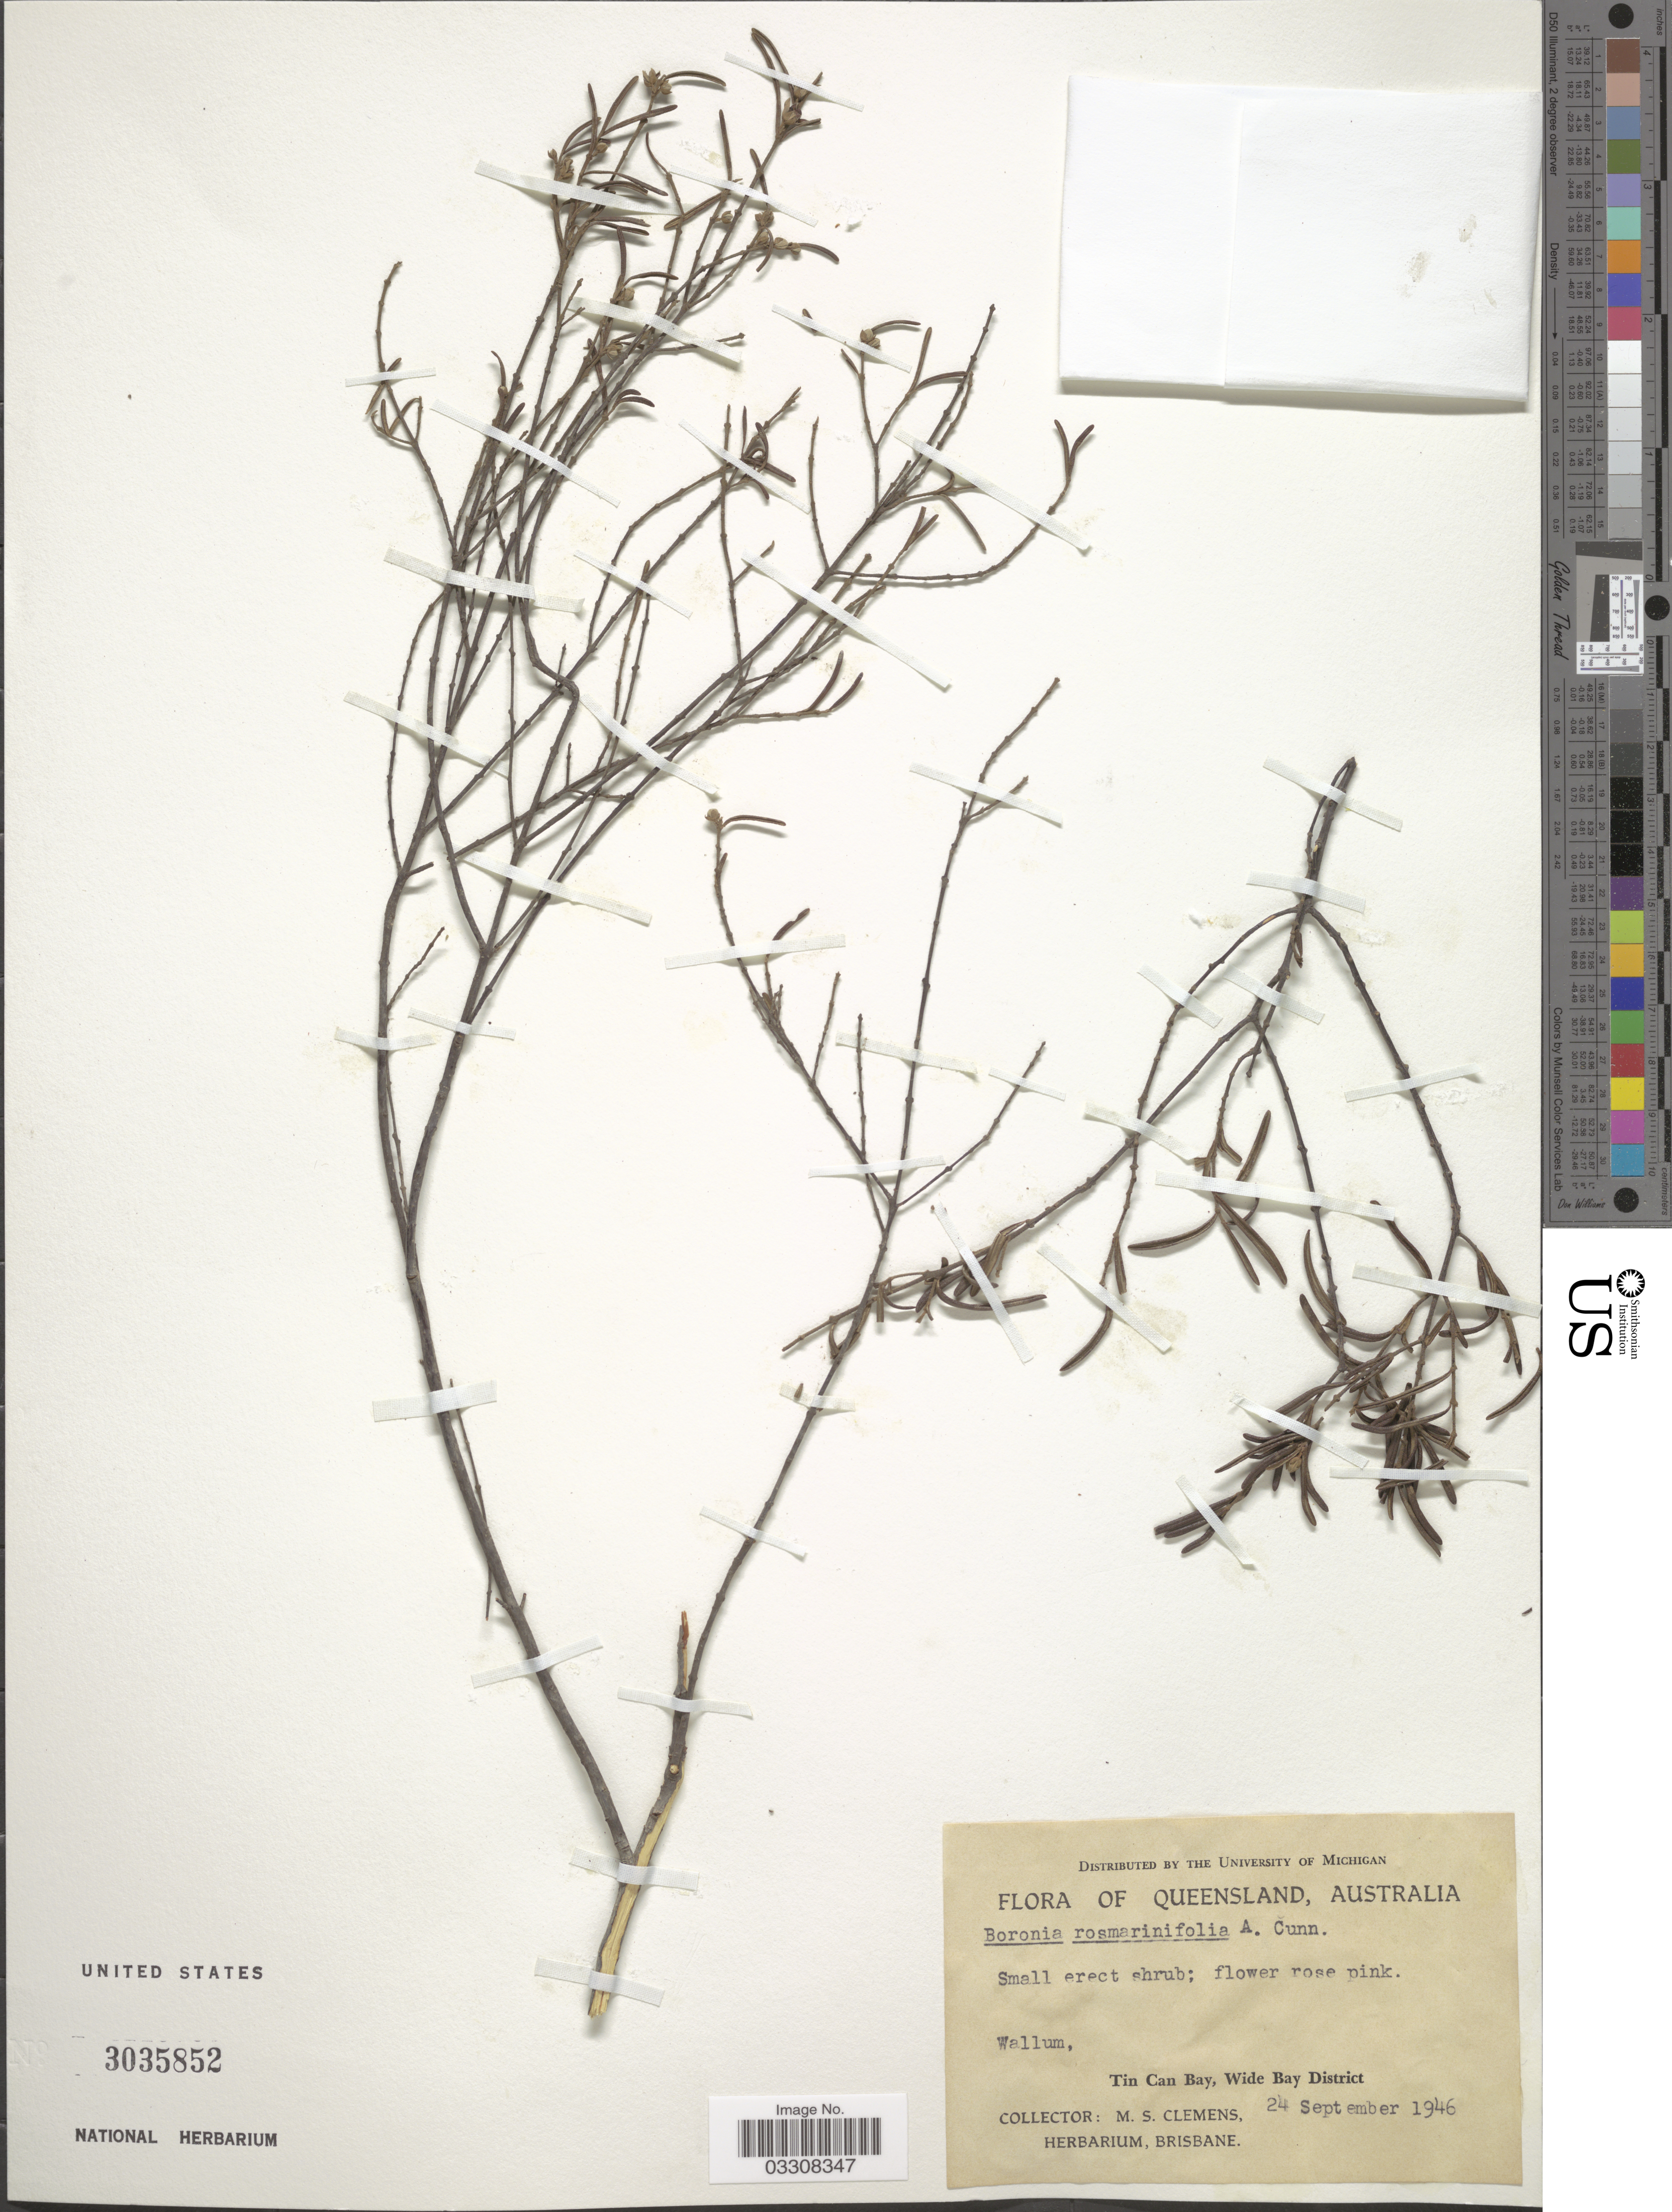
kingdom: Plantae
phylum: Tracheophyta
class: Magnoliopsida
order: Sapindales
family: Rutaceae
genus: Boronia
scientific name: Boronia rosmarinifolia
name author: A. Cunn.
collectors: M. S. Clemens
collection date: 1946-09-24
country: Australia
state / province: Queensland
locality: Wallum, Tin Can Bay, Wide Bay District.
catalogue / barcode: US 3035852